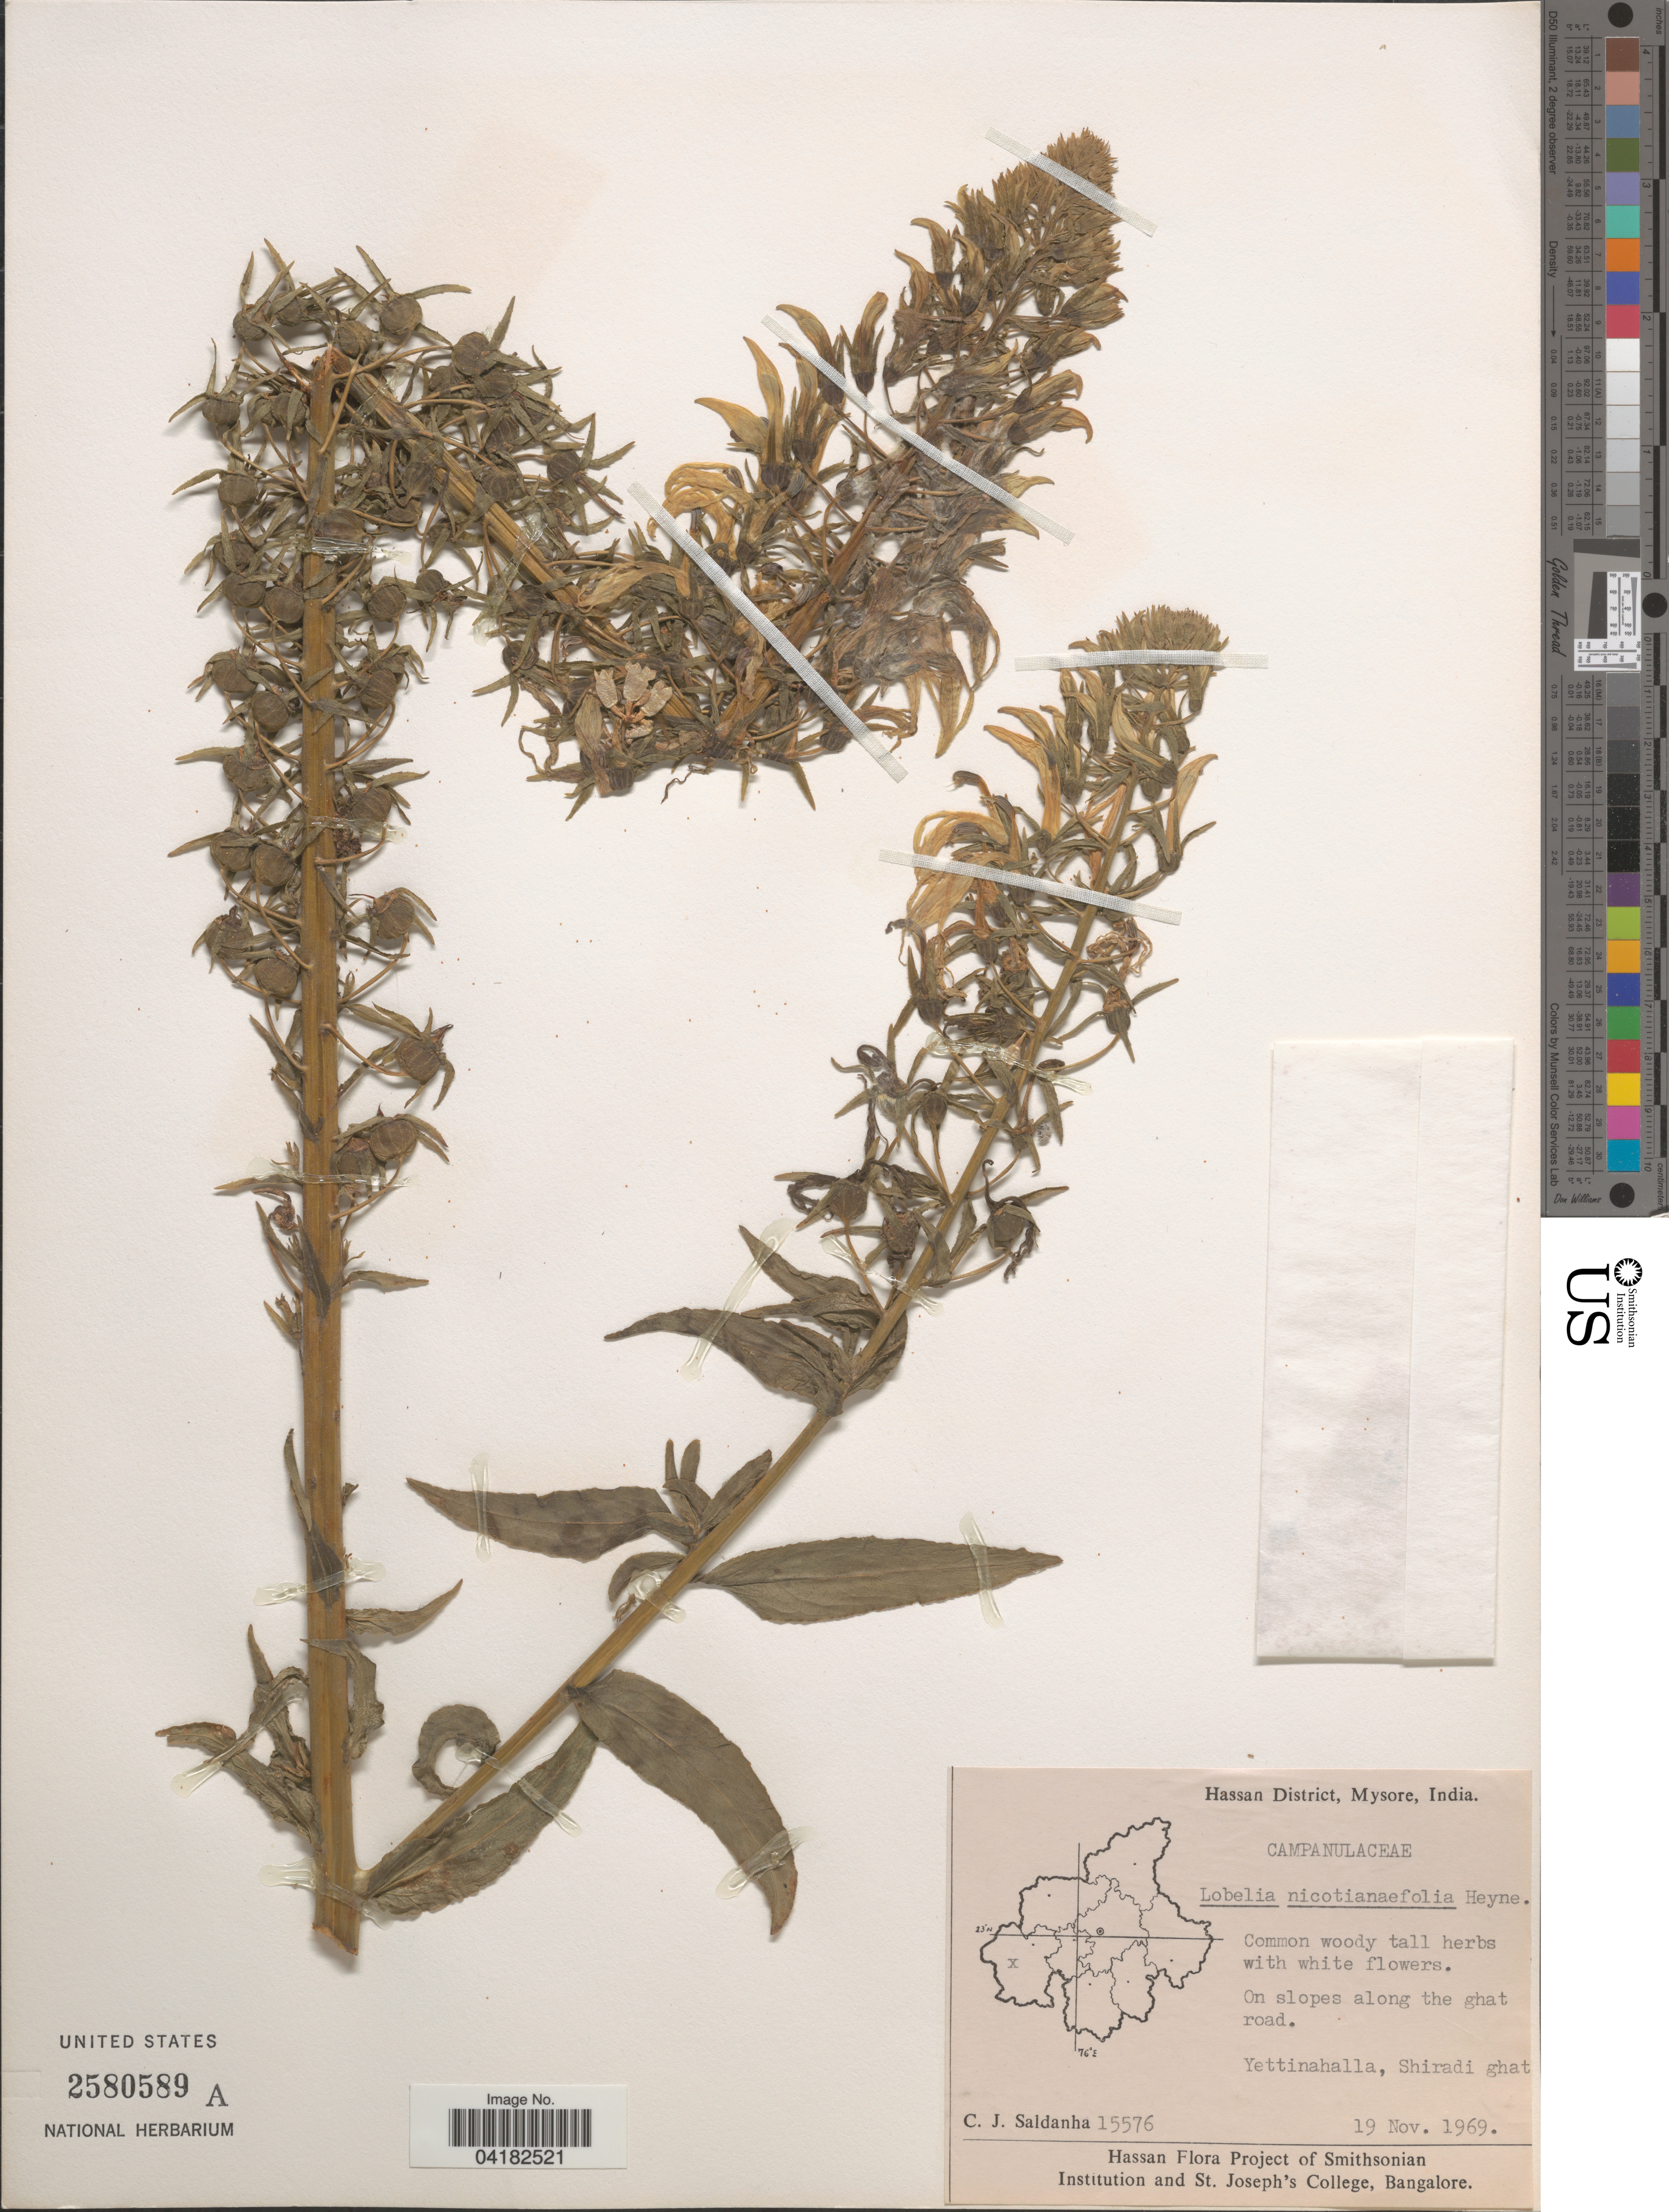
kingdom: Plantae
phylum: Tracheophyta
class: Magnoliopsida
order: Asterales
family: Campanulaceae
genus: Lobelia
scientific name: Lobelia nicotianifolia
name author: Roth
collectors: C. J. Saldanha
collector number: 15576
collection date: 1969-11-19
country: India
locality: Hassan District, Mysore. Yettinahalla, Shiradi ghat. On slopes along the ghat road.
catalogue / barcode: US 2580589